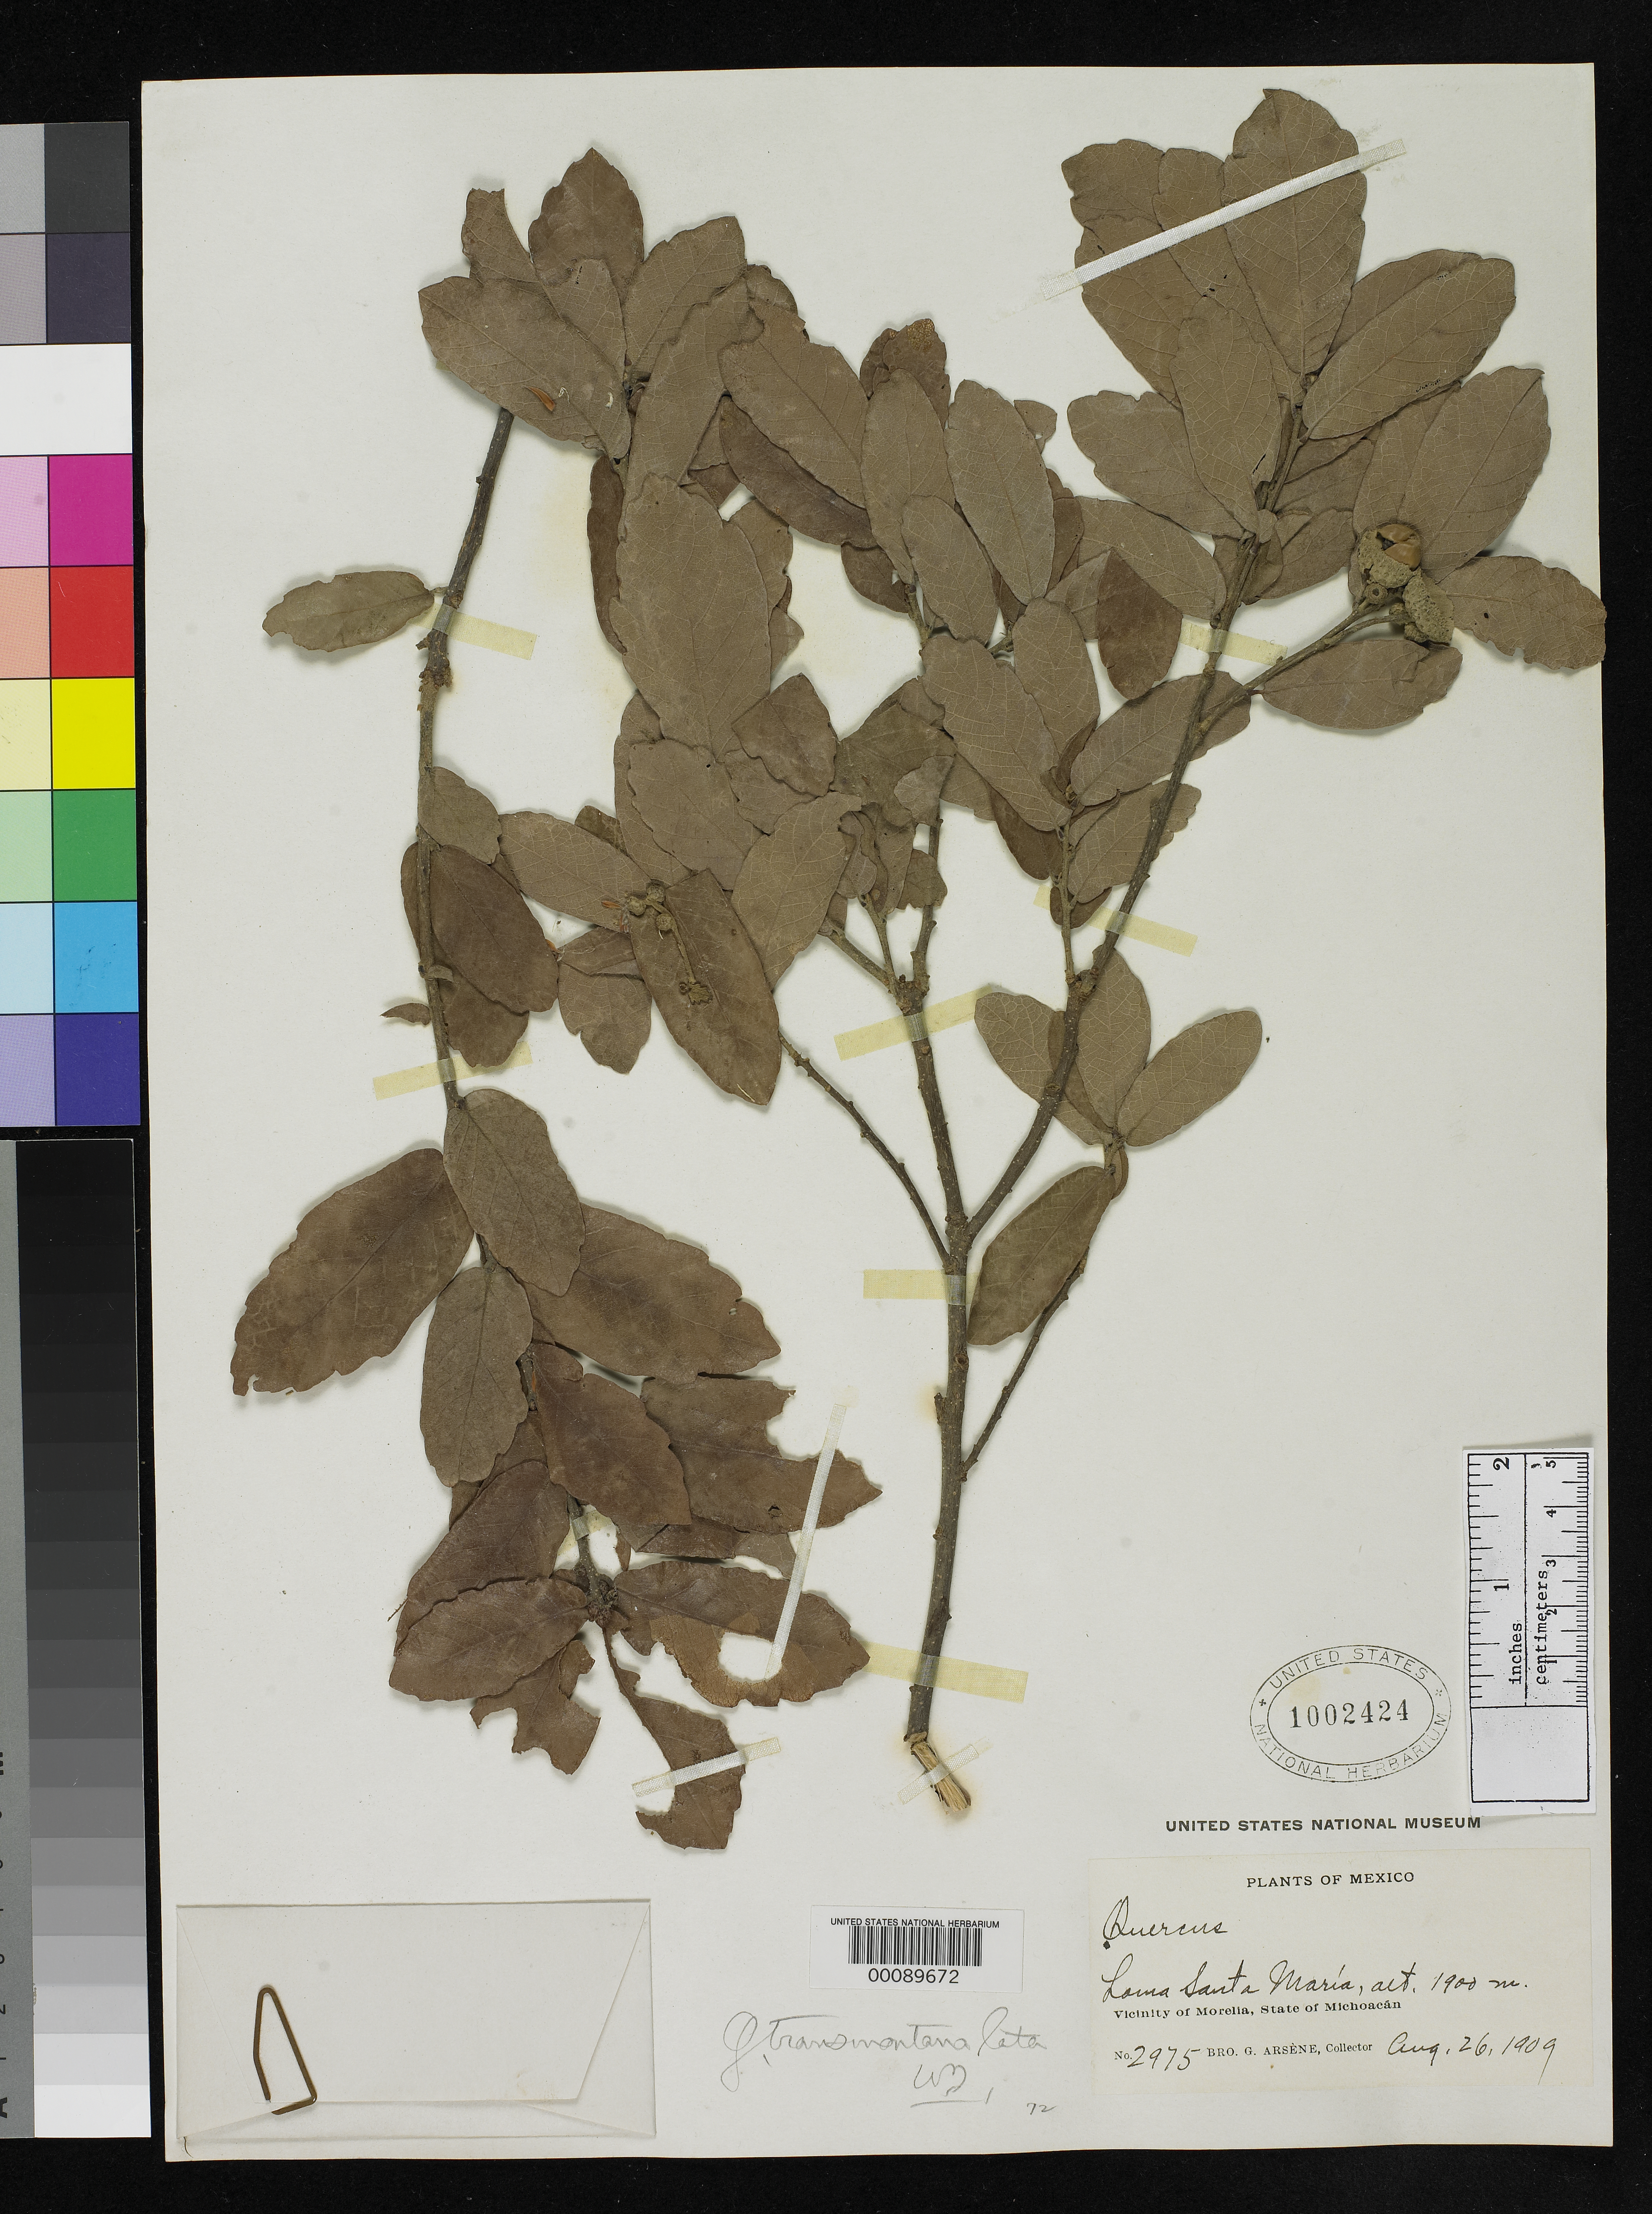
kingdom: Plantae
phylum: Tracheophyta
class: Magnoliopsida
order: Fagales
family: Fagaceae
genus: Quercus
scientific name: Quercus transmontana var. lata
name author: Trel.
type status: Isosyntype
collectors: Bro. G. Arsène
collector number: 2975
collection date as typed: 26 Aug 1909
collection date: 1909-08-26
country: Mexico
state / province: Michoacán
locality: Loma Santa Maria, Morelia.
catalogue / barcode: US 1002424